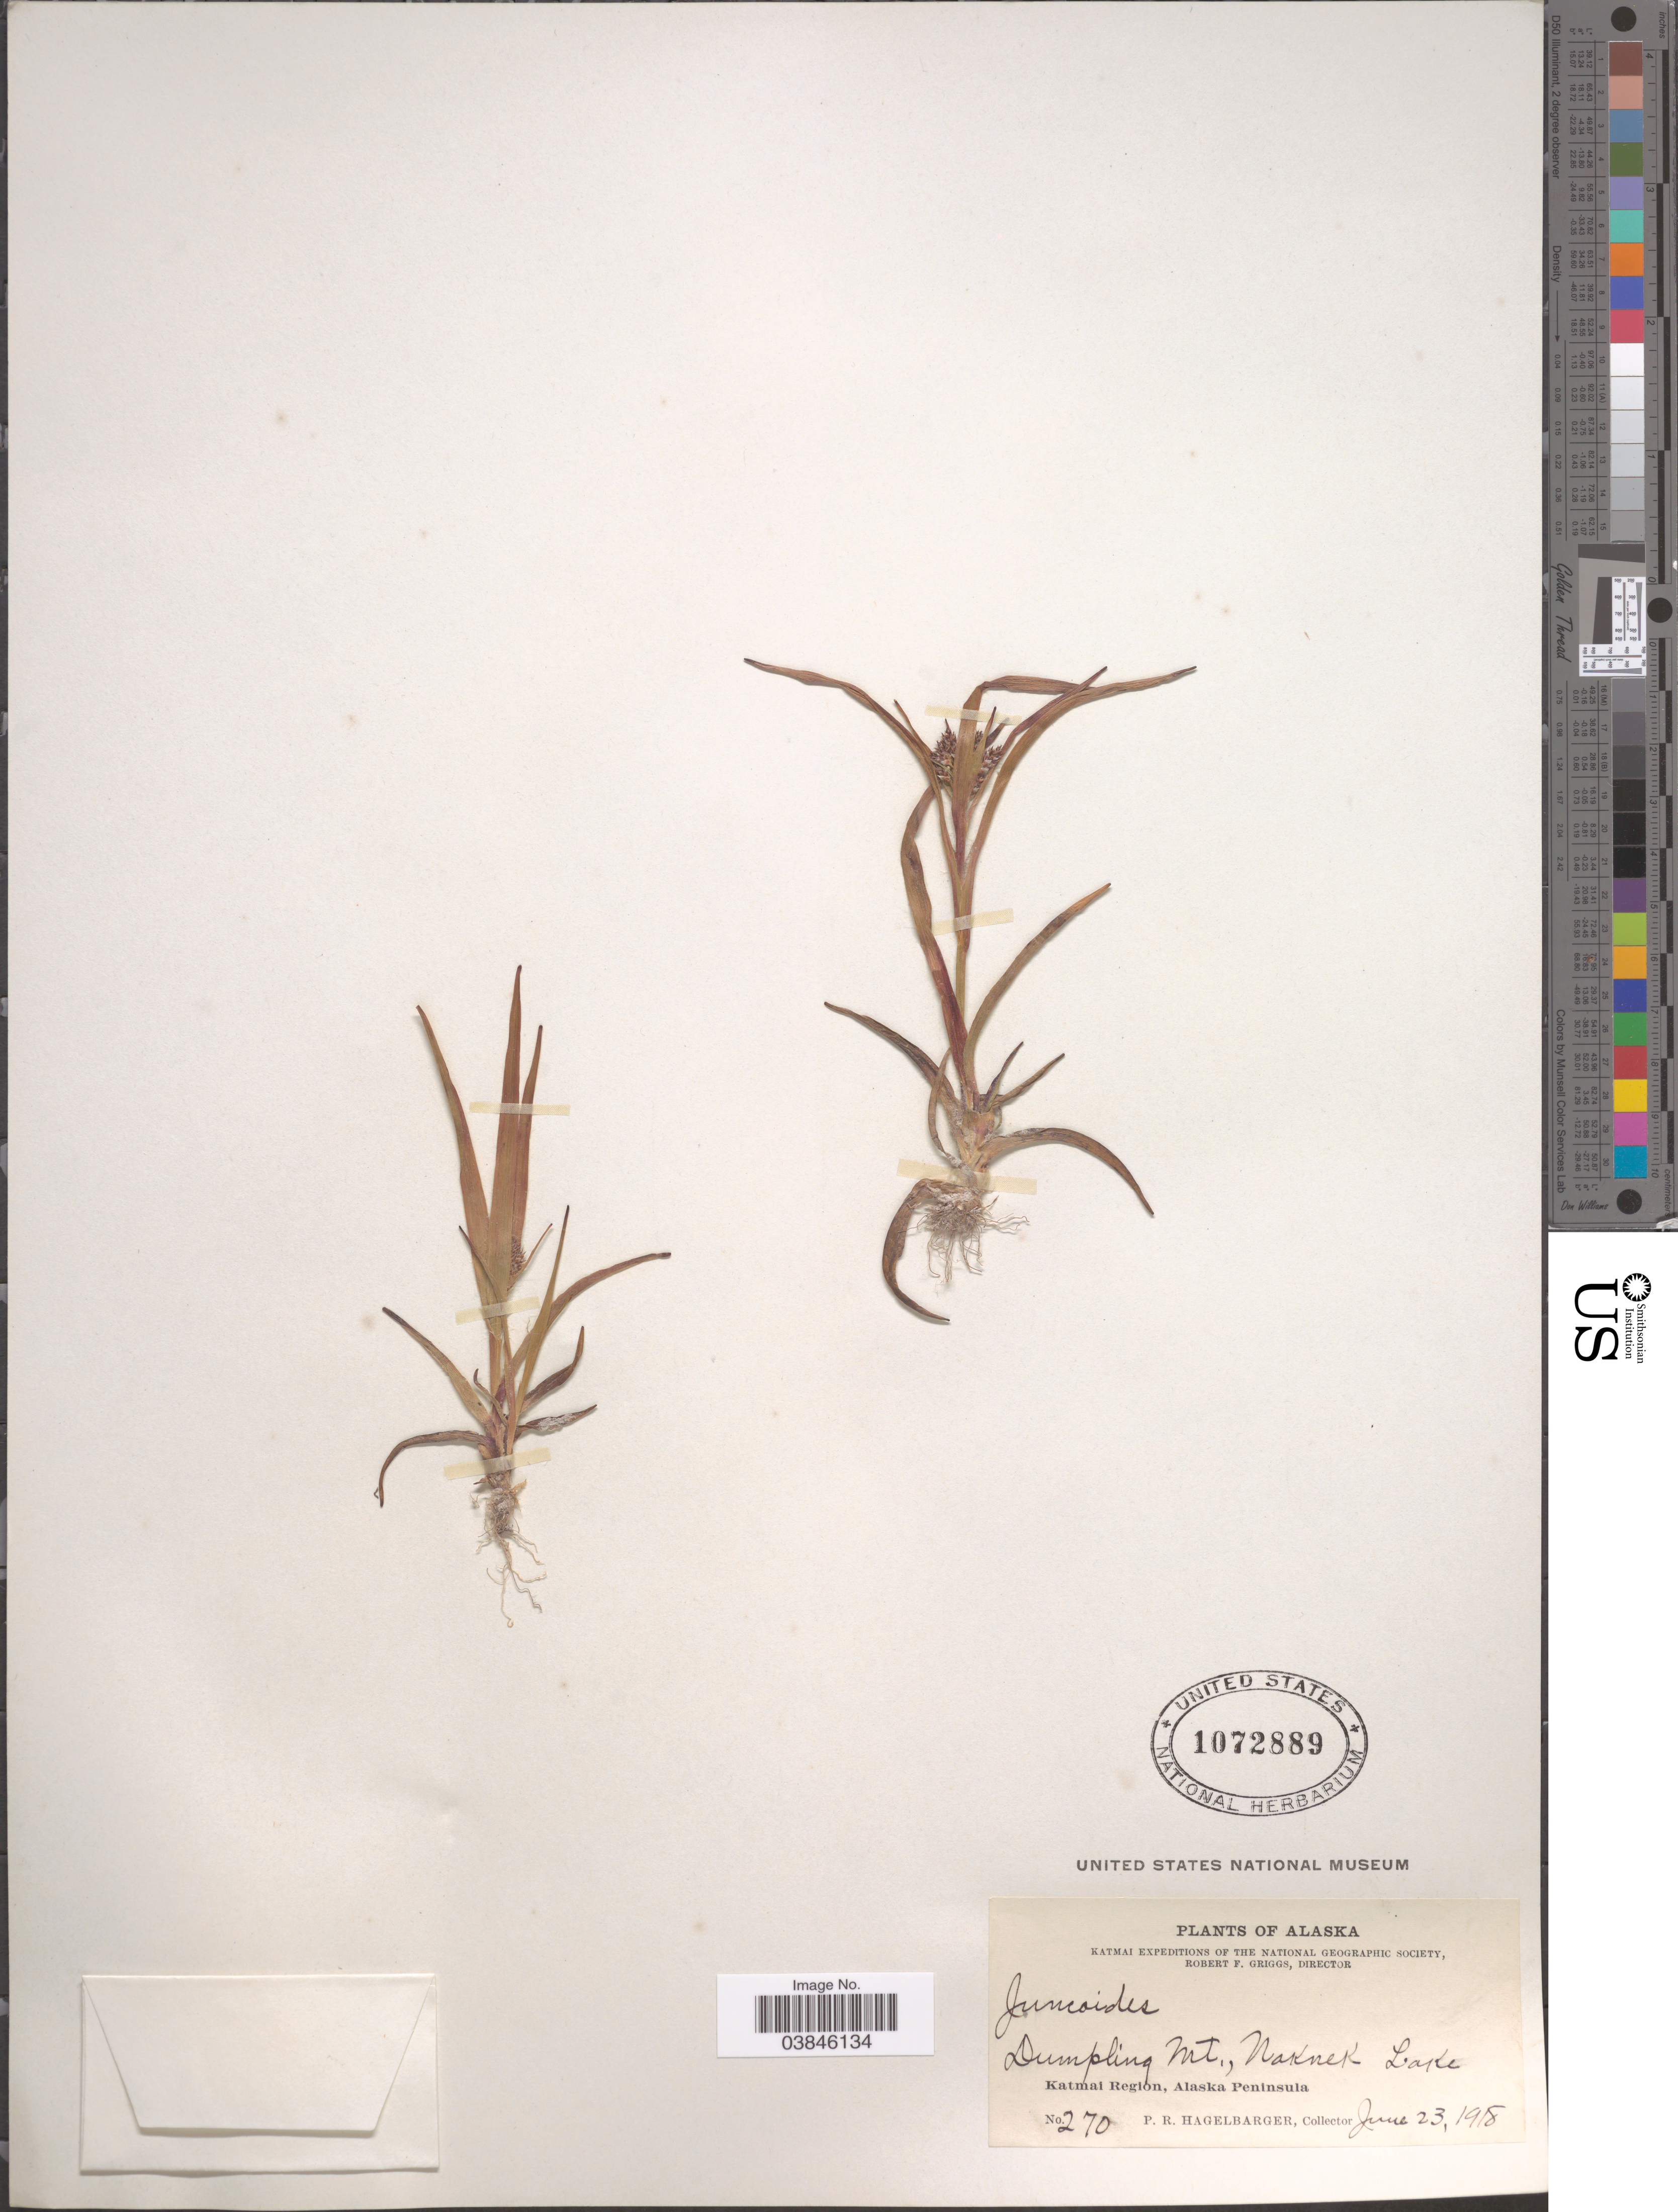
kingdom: Plantae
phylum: Tracheophyta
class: Liliopsida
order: Poales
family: Juncaceae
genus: Luzula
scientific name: Luzula multiflora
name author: (Ehrh.) Lej.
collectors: P. Hagelbarger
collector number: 270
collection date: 1918-06-23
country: United States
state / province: Alaska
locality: Dumpling Mt., Naknek Lake. Katmai Region, Alaska Peninsula.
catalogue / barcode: US 1072889